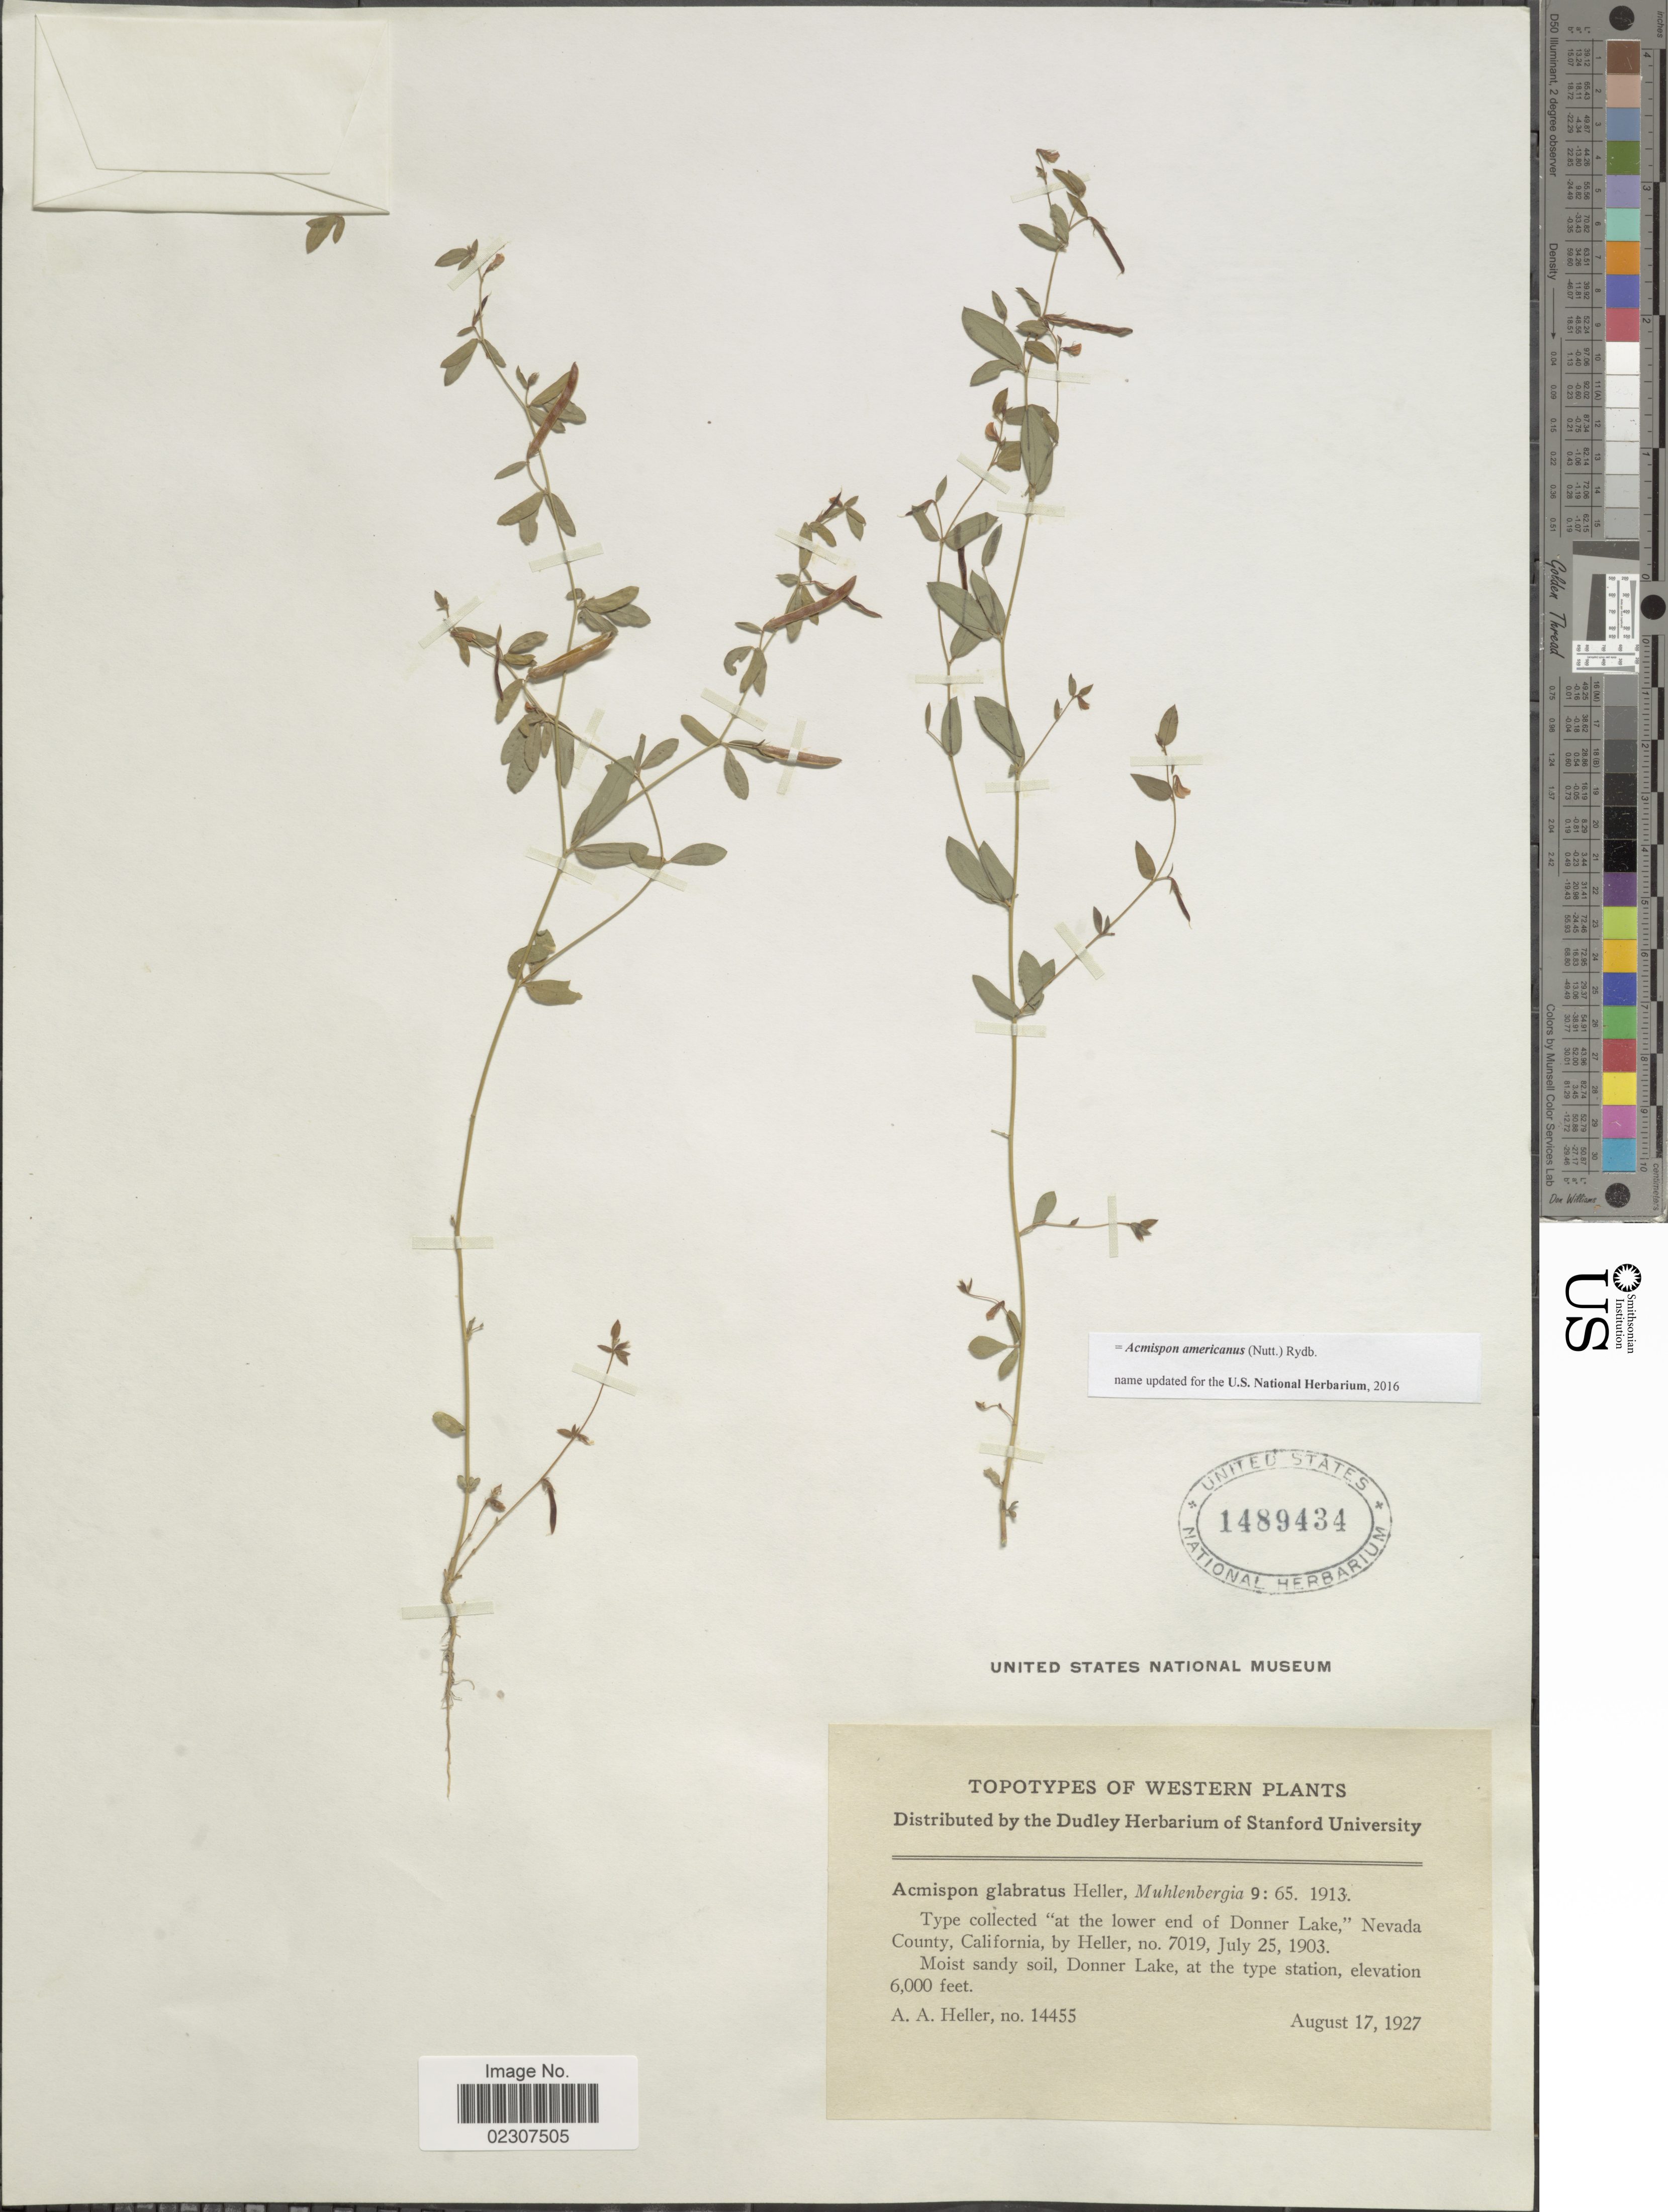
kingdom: Plantae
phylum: Tracheophyta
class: Magnoliopsida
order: Fabales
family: Fabaceae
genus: Acmispon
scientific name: Acmispon americanus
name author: (Nutt.) Rydb.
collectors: A. A. Heller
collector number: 14455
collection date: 1927-08-17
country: United States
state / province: California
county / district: Nevada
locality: Type collected"at the lower end of Donner Lake", Nevada County, California.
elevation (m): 1829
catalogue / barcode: US 1489434